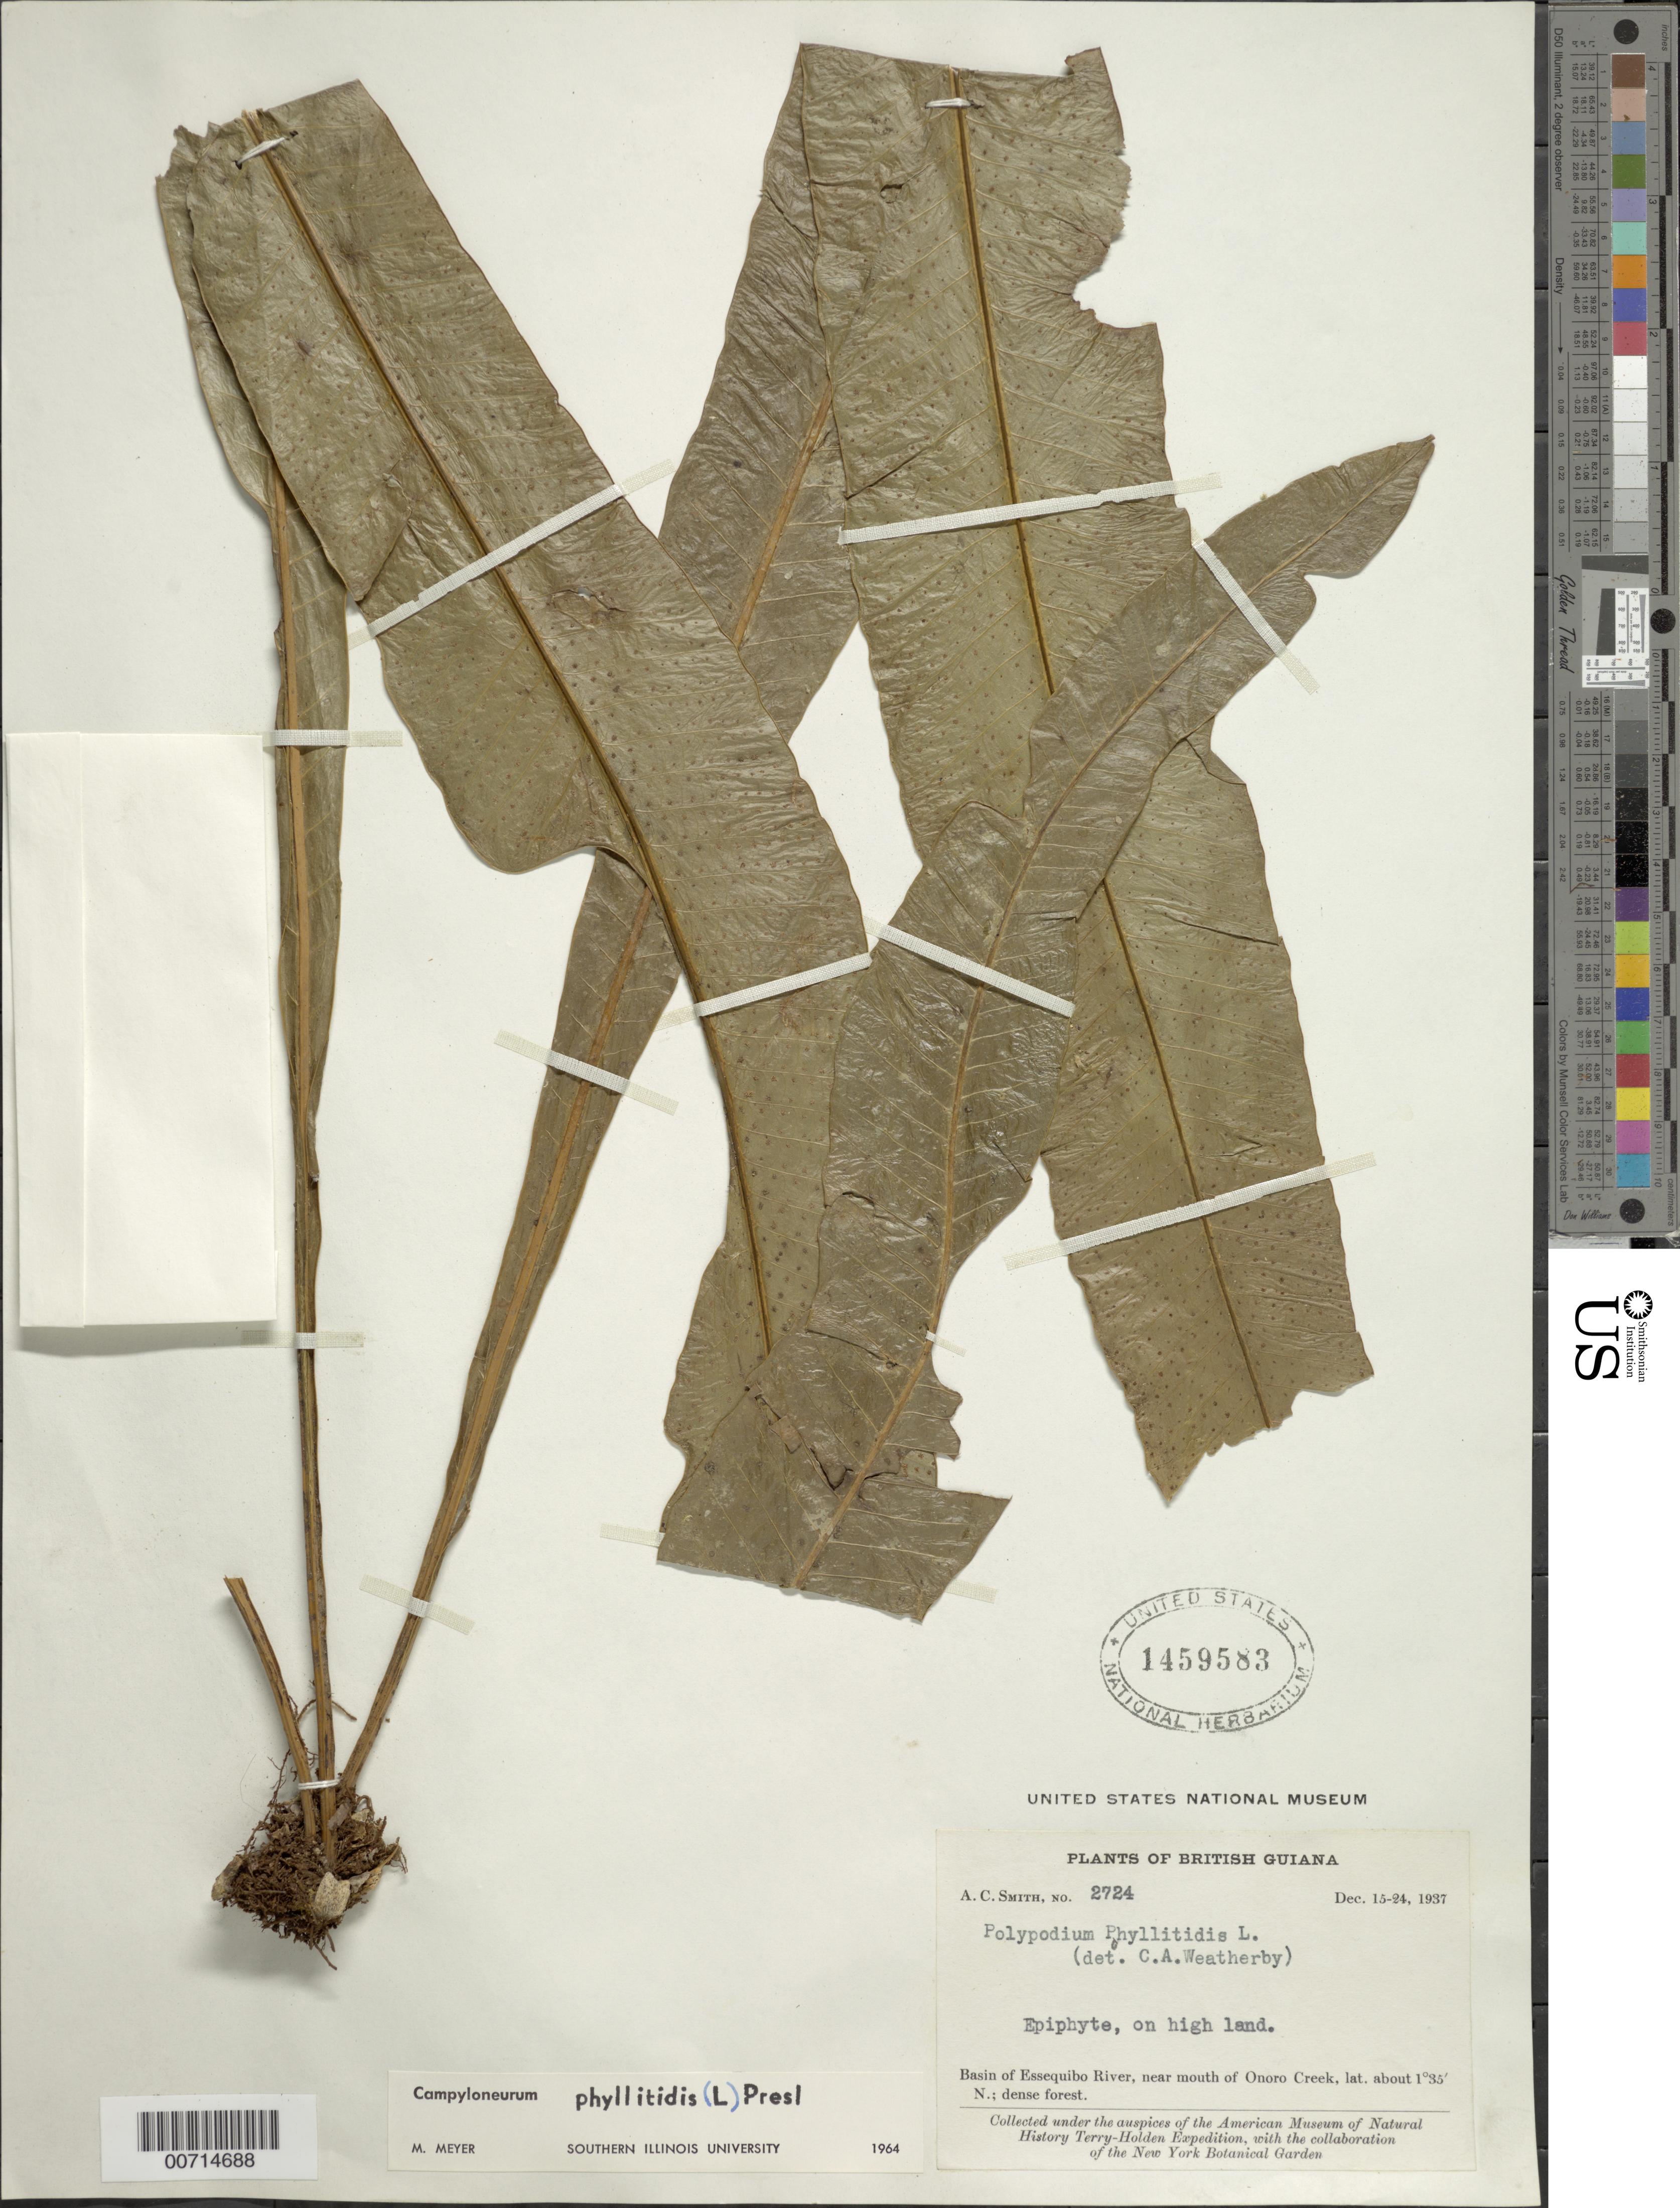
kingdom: Plantae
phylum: Tracheophyta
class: Polypodiopsida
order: Polypodiales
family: Polypodiaceae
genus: Campyloneurum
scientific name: Campyloneurum phyllitidis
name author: (L.) C. Presl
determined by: Meyer, M.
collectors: A. C. Smith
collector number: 2724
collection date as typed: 15-Dec-37 to 24-Dec-37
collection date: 1937-12-15/1937-12-24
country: Guyana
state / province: U. Takutu-U. Essequibo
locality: Onoro Creek (near mouth), Essequibo River basin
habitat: On high land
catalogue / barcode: US 1459583